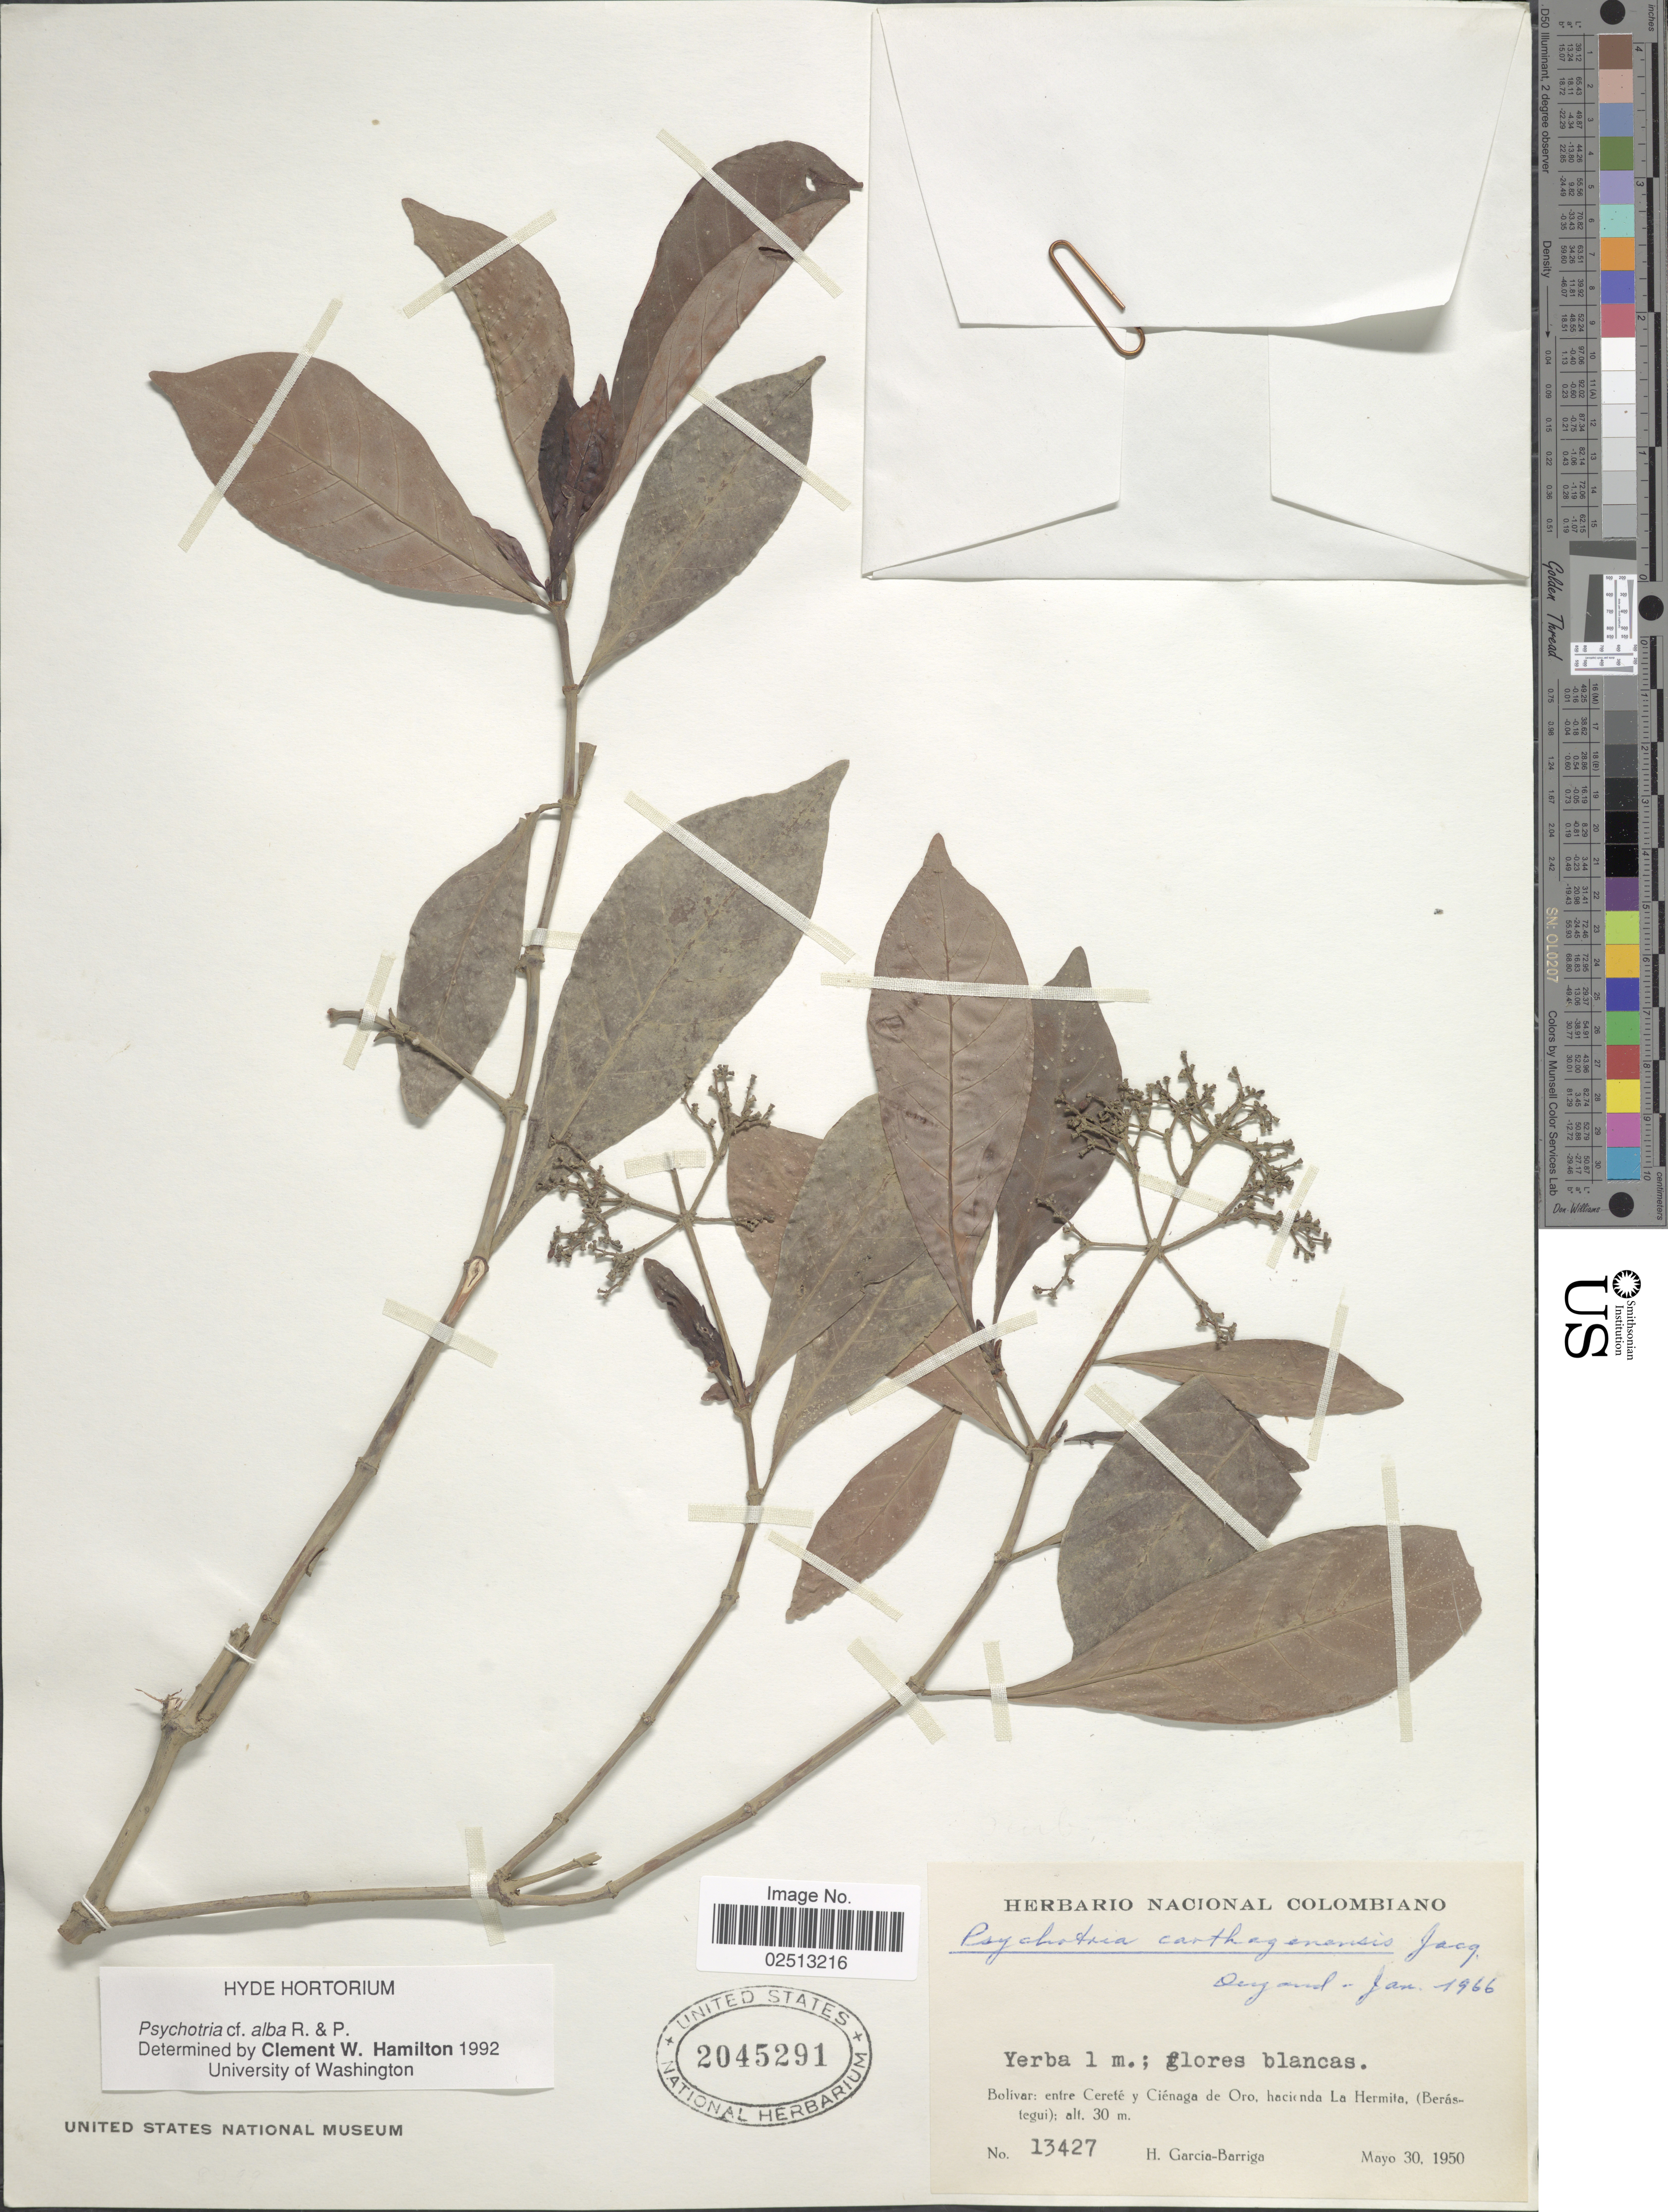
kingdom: Plantae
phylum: Tracheophyta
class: Magnoliopsida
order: Gentianales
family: Rubiaceae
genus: Psychotria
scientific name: Psychotria alba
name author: Ruiz & Pav.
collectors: H. García Barriga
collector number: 13427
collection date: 1950-05-30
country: Colombia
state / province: Bolívar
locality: Bolivar: entre Cerete y Cienaga de Oro, hacienda La Hermita, (Berastegui).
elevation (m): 30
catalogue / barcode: US 2045291